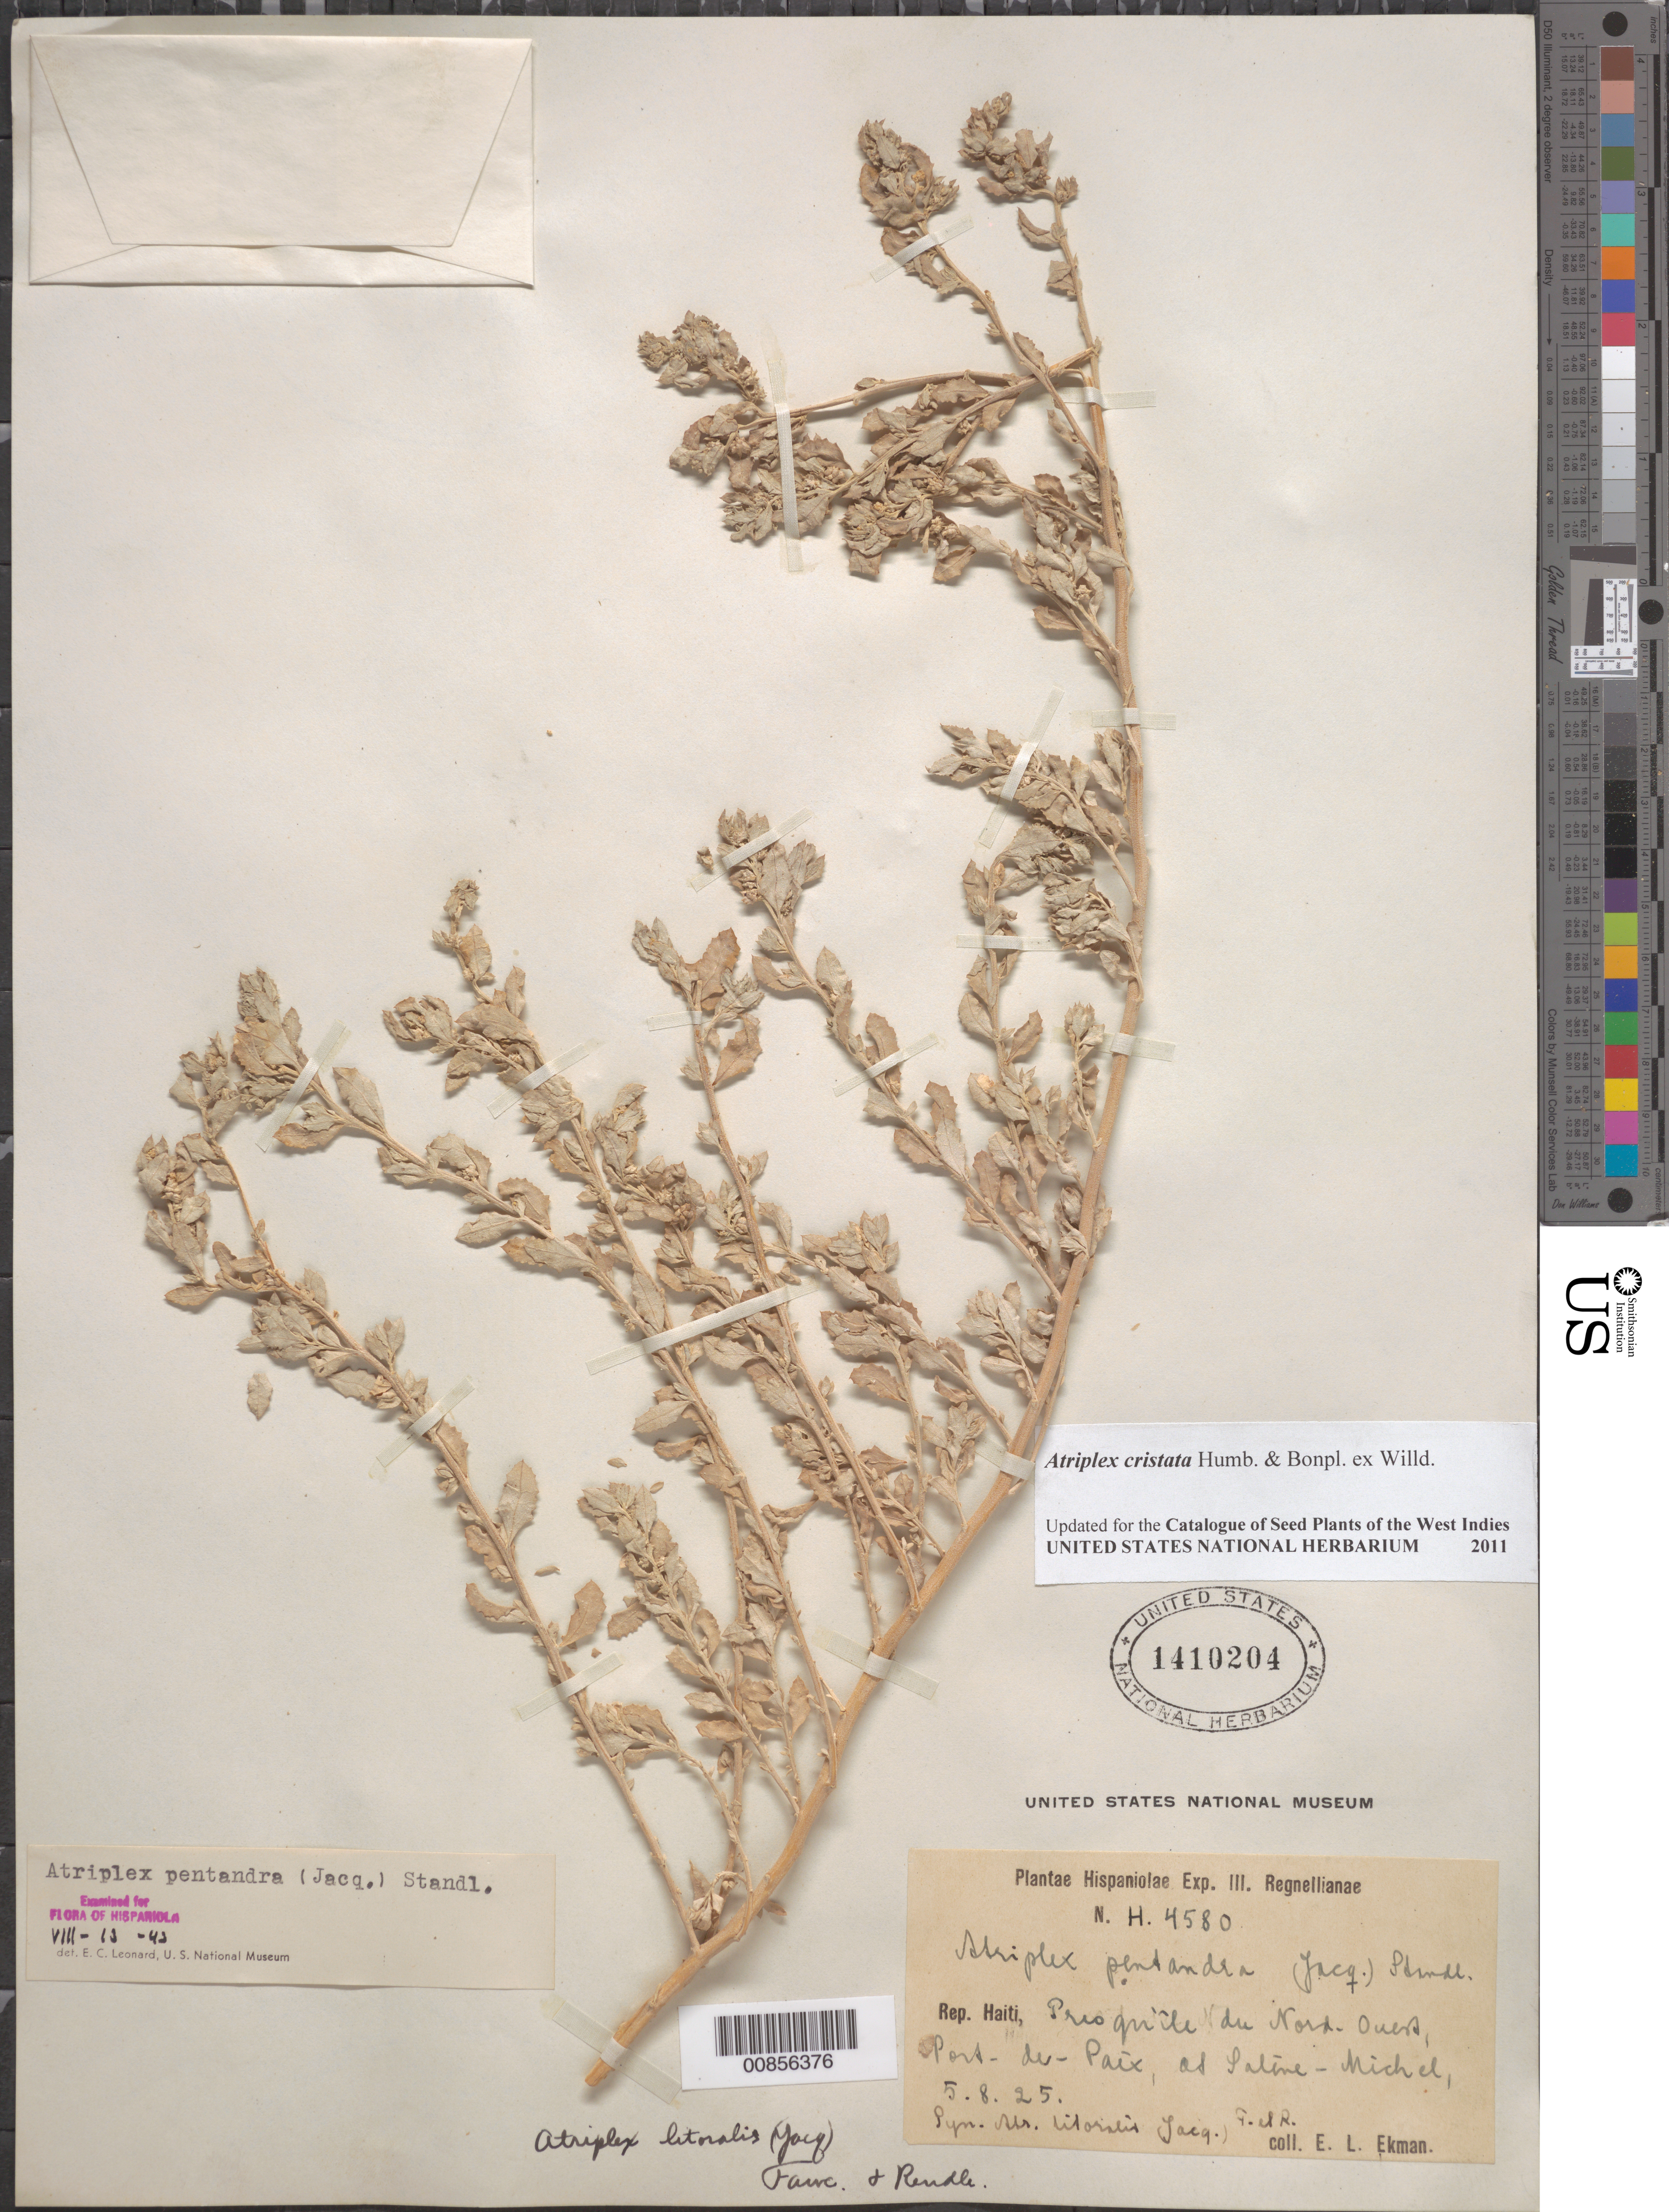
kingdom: Plantae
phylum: Tracheophyta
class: Magnoliopsida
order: Caryophyllales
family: Amaranthaceae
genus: Atriplex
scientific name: Atriplex pentandra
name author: (Jacq.) Standl.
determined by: Leonard, Emery C., (US)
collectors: E. L. Ekman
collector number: H 4580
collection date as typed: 05 Aug 1925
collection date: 1925-08-05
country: Haiti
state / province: Nord-Ouest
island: Hispaniola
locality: Presqu'île du Nord-Ouest, Port-de-Paix. At Saline- Michel.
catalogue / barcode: US 1410204